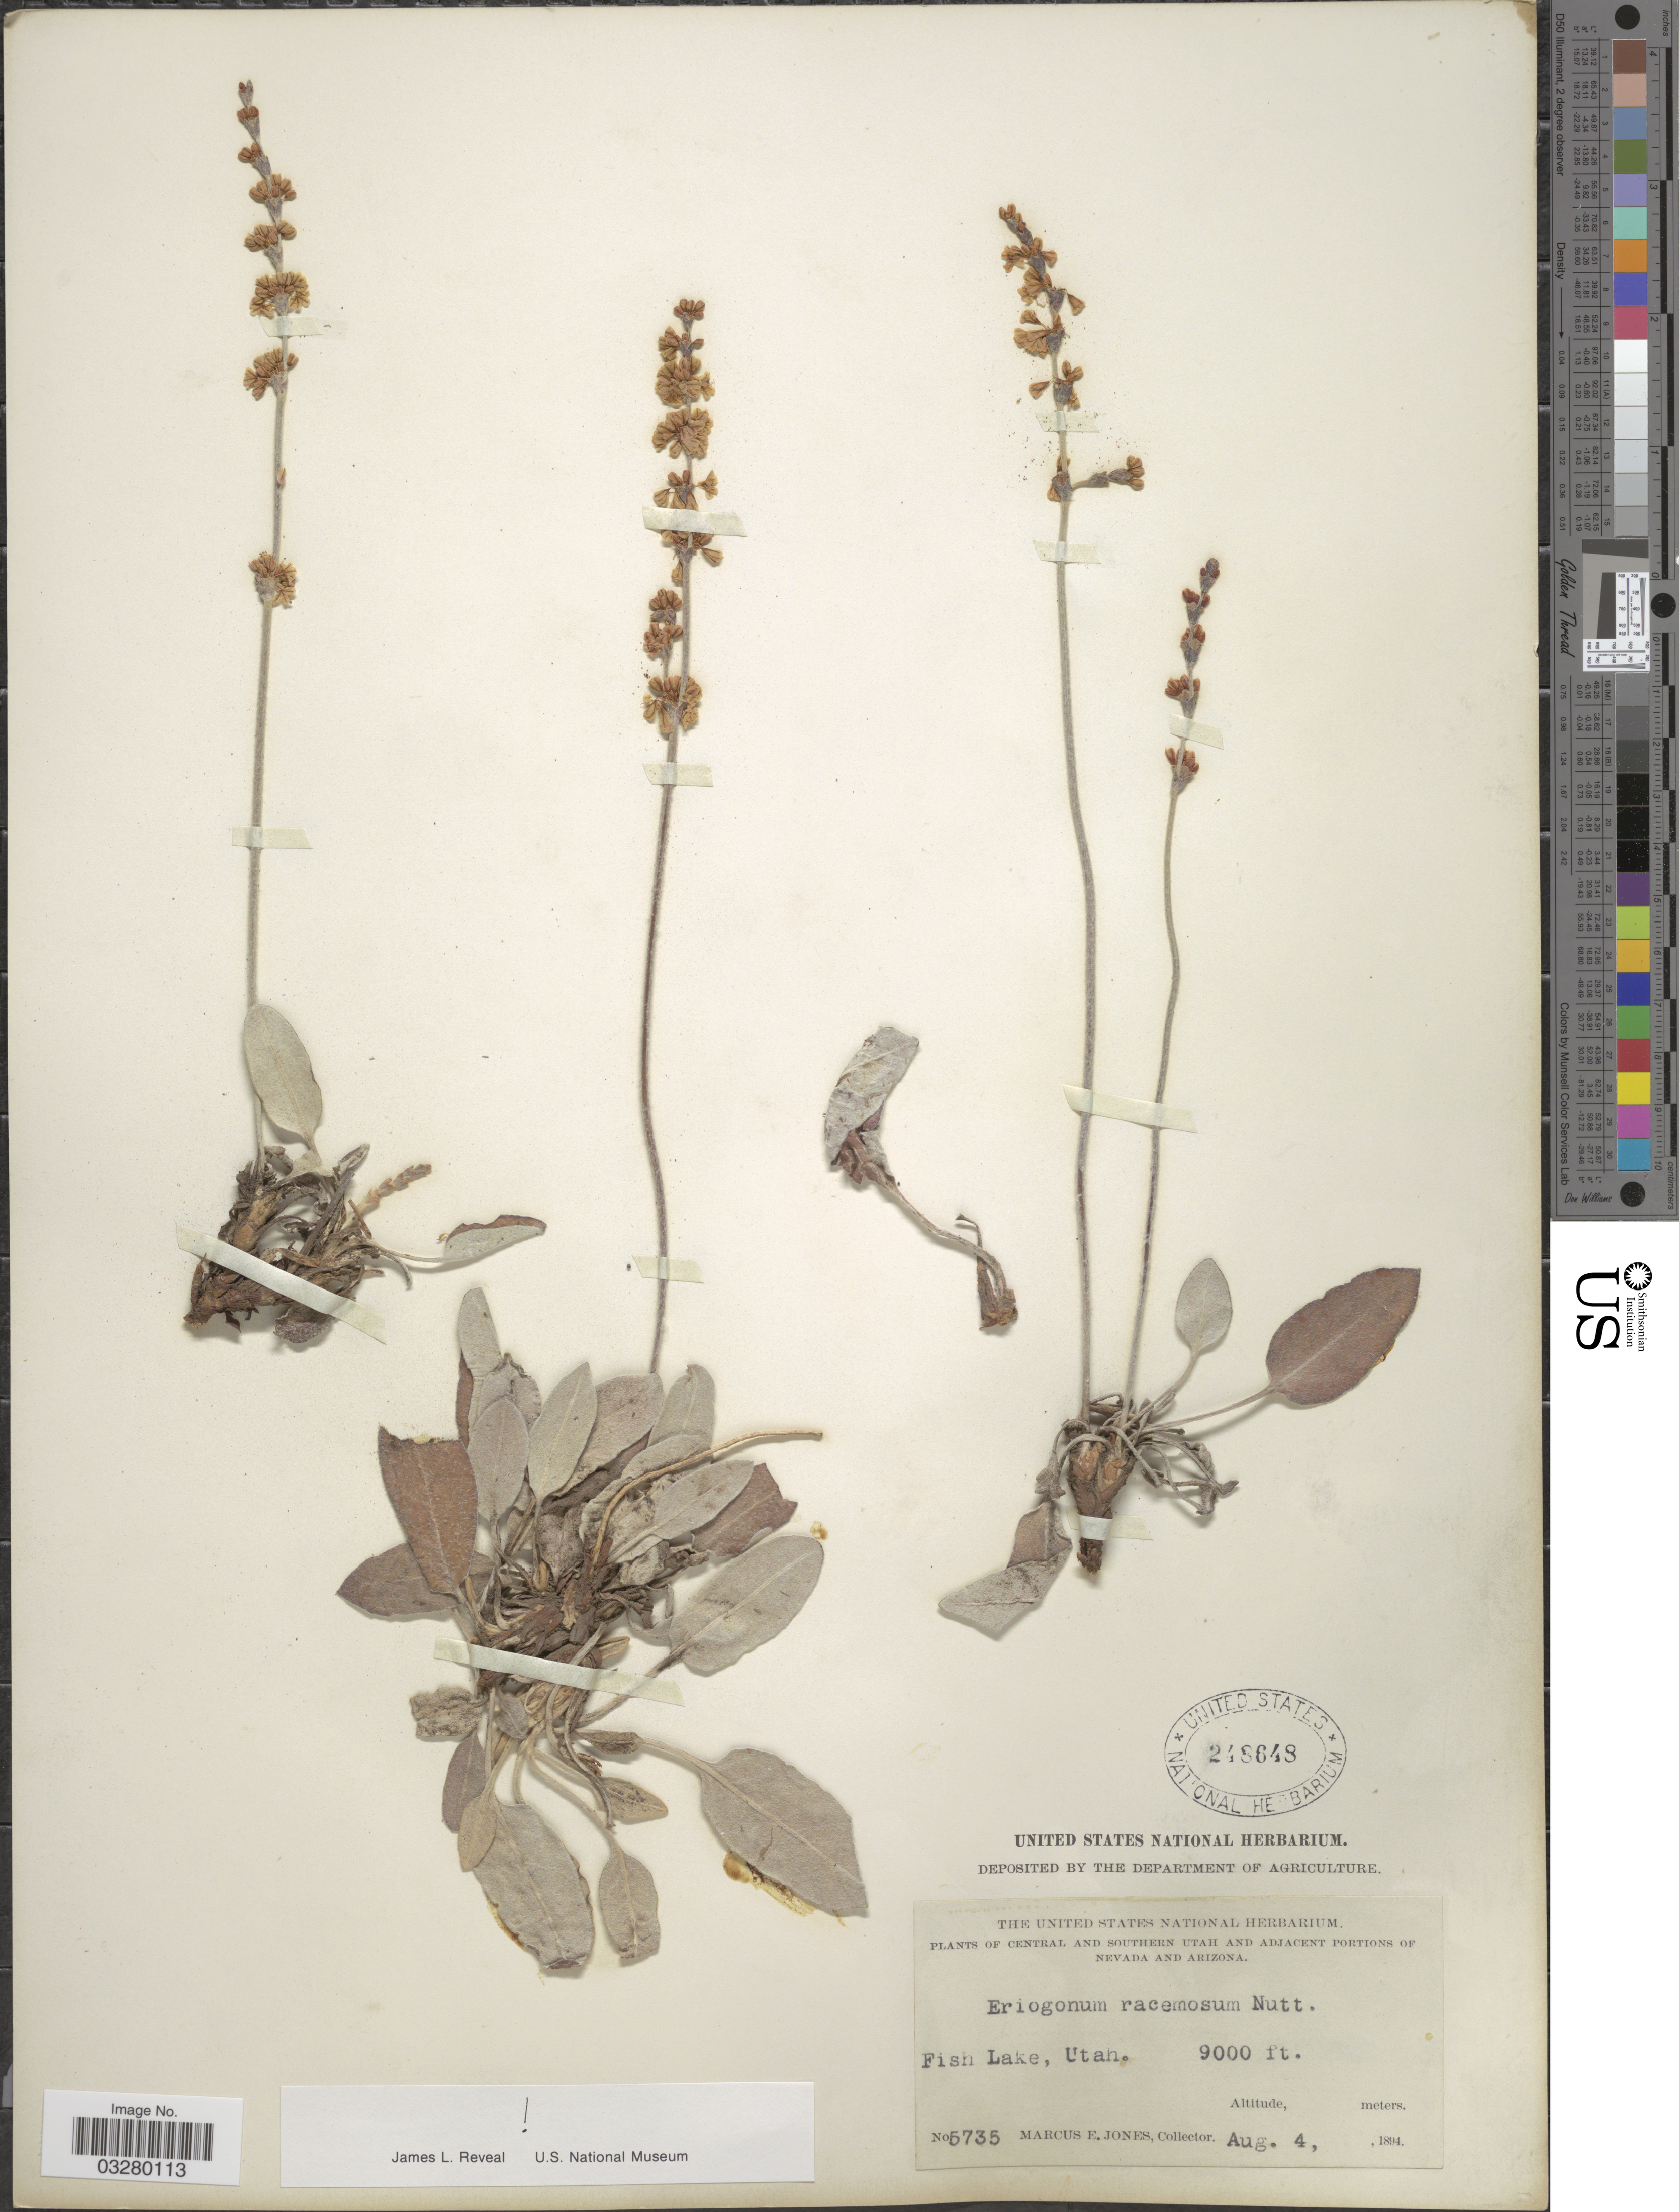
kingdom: Plantae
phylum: Tracheophyta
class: Magnoliopsida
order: Caryophyllales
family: Polygonaceae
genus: Eriogonum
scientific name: Eriogonum racemosum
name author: Nutt.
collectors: M. E. Jones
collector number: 5735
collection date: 1894-08-04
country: United States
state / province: Utah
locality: Central and Southern Utah. Fish Lake.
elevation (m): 2743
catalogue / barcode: US 248648